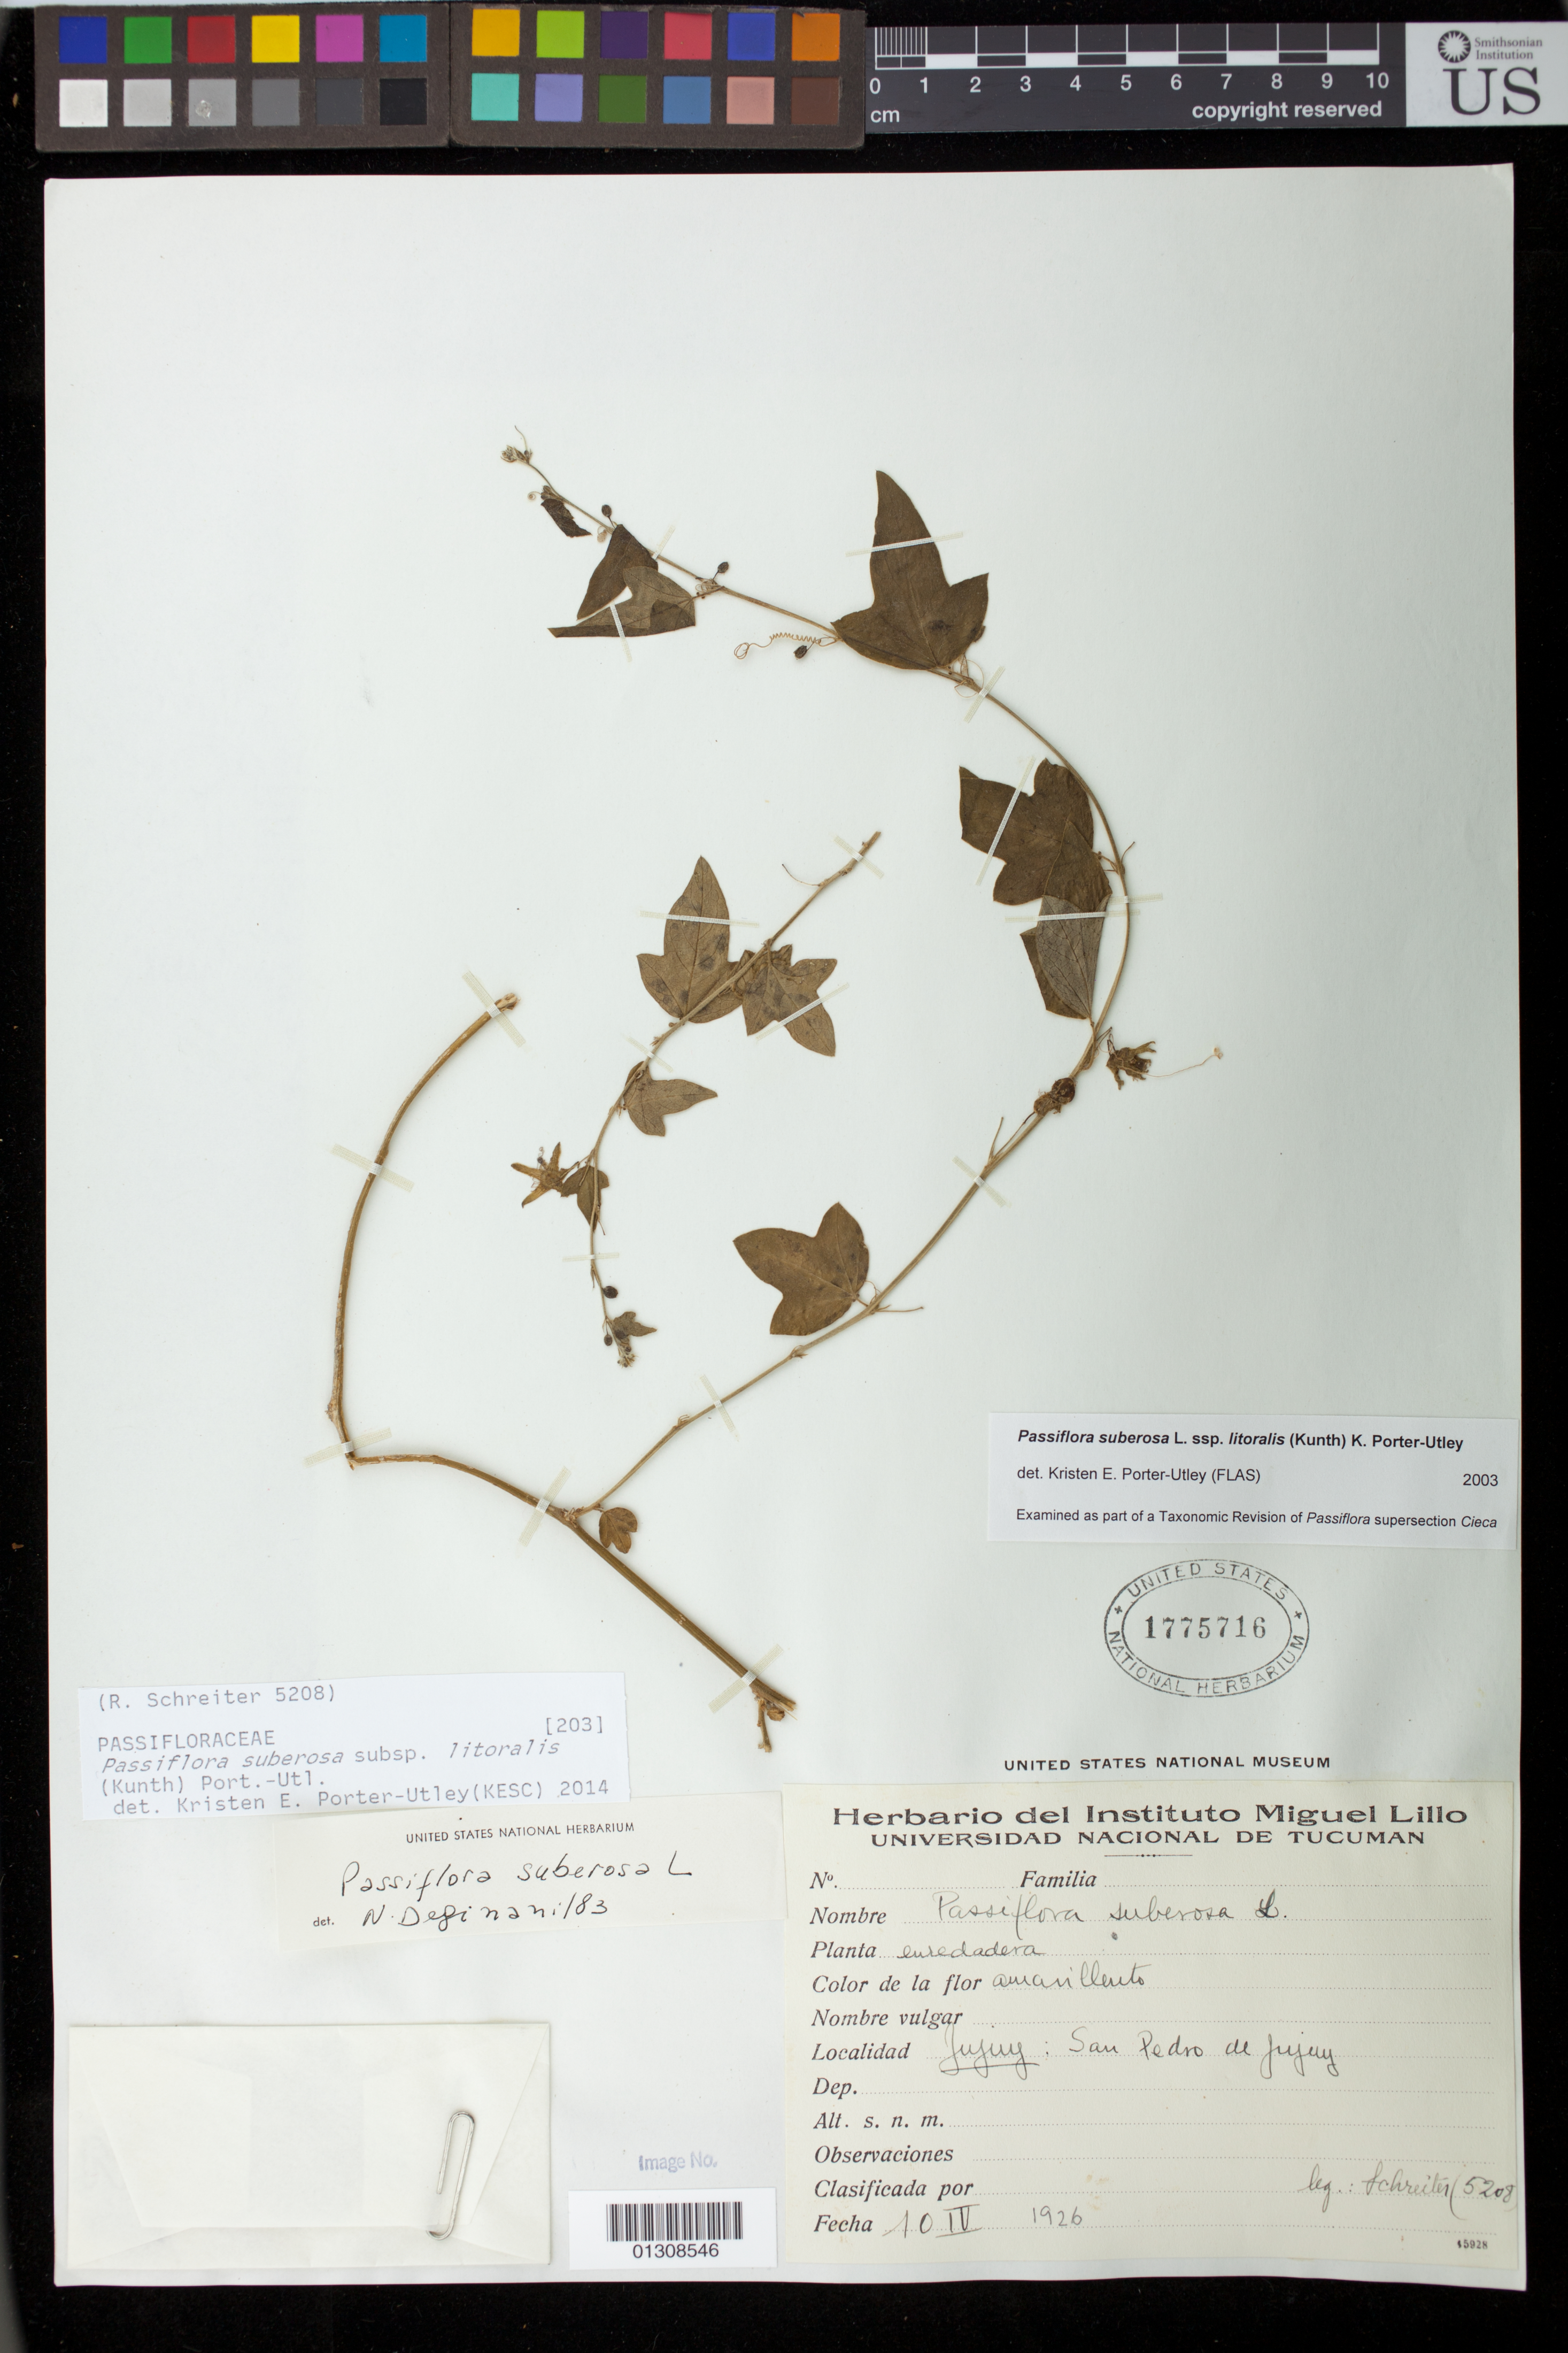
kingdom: Plantae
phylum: Tracheophyta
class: Magnoliopsida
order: Malpighiales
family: Passifloraceae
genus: Passiflora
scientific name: Passiflora suberosa subsp. litoralis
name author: (Kunth) Port.-Utl. et al.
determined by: Porter-Utley, K. E.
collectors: R. Schreiter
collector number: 5208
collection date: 1926-09-10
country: Argentina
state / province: Jujuy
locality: San Pedro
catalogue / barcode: US 1775716